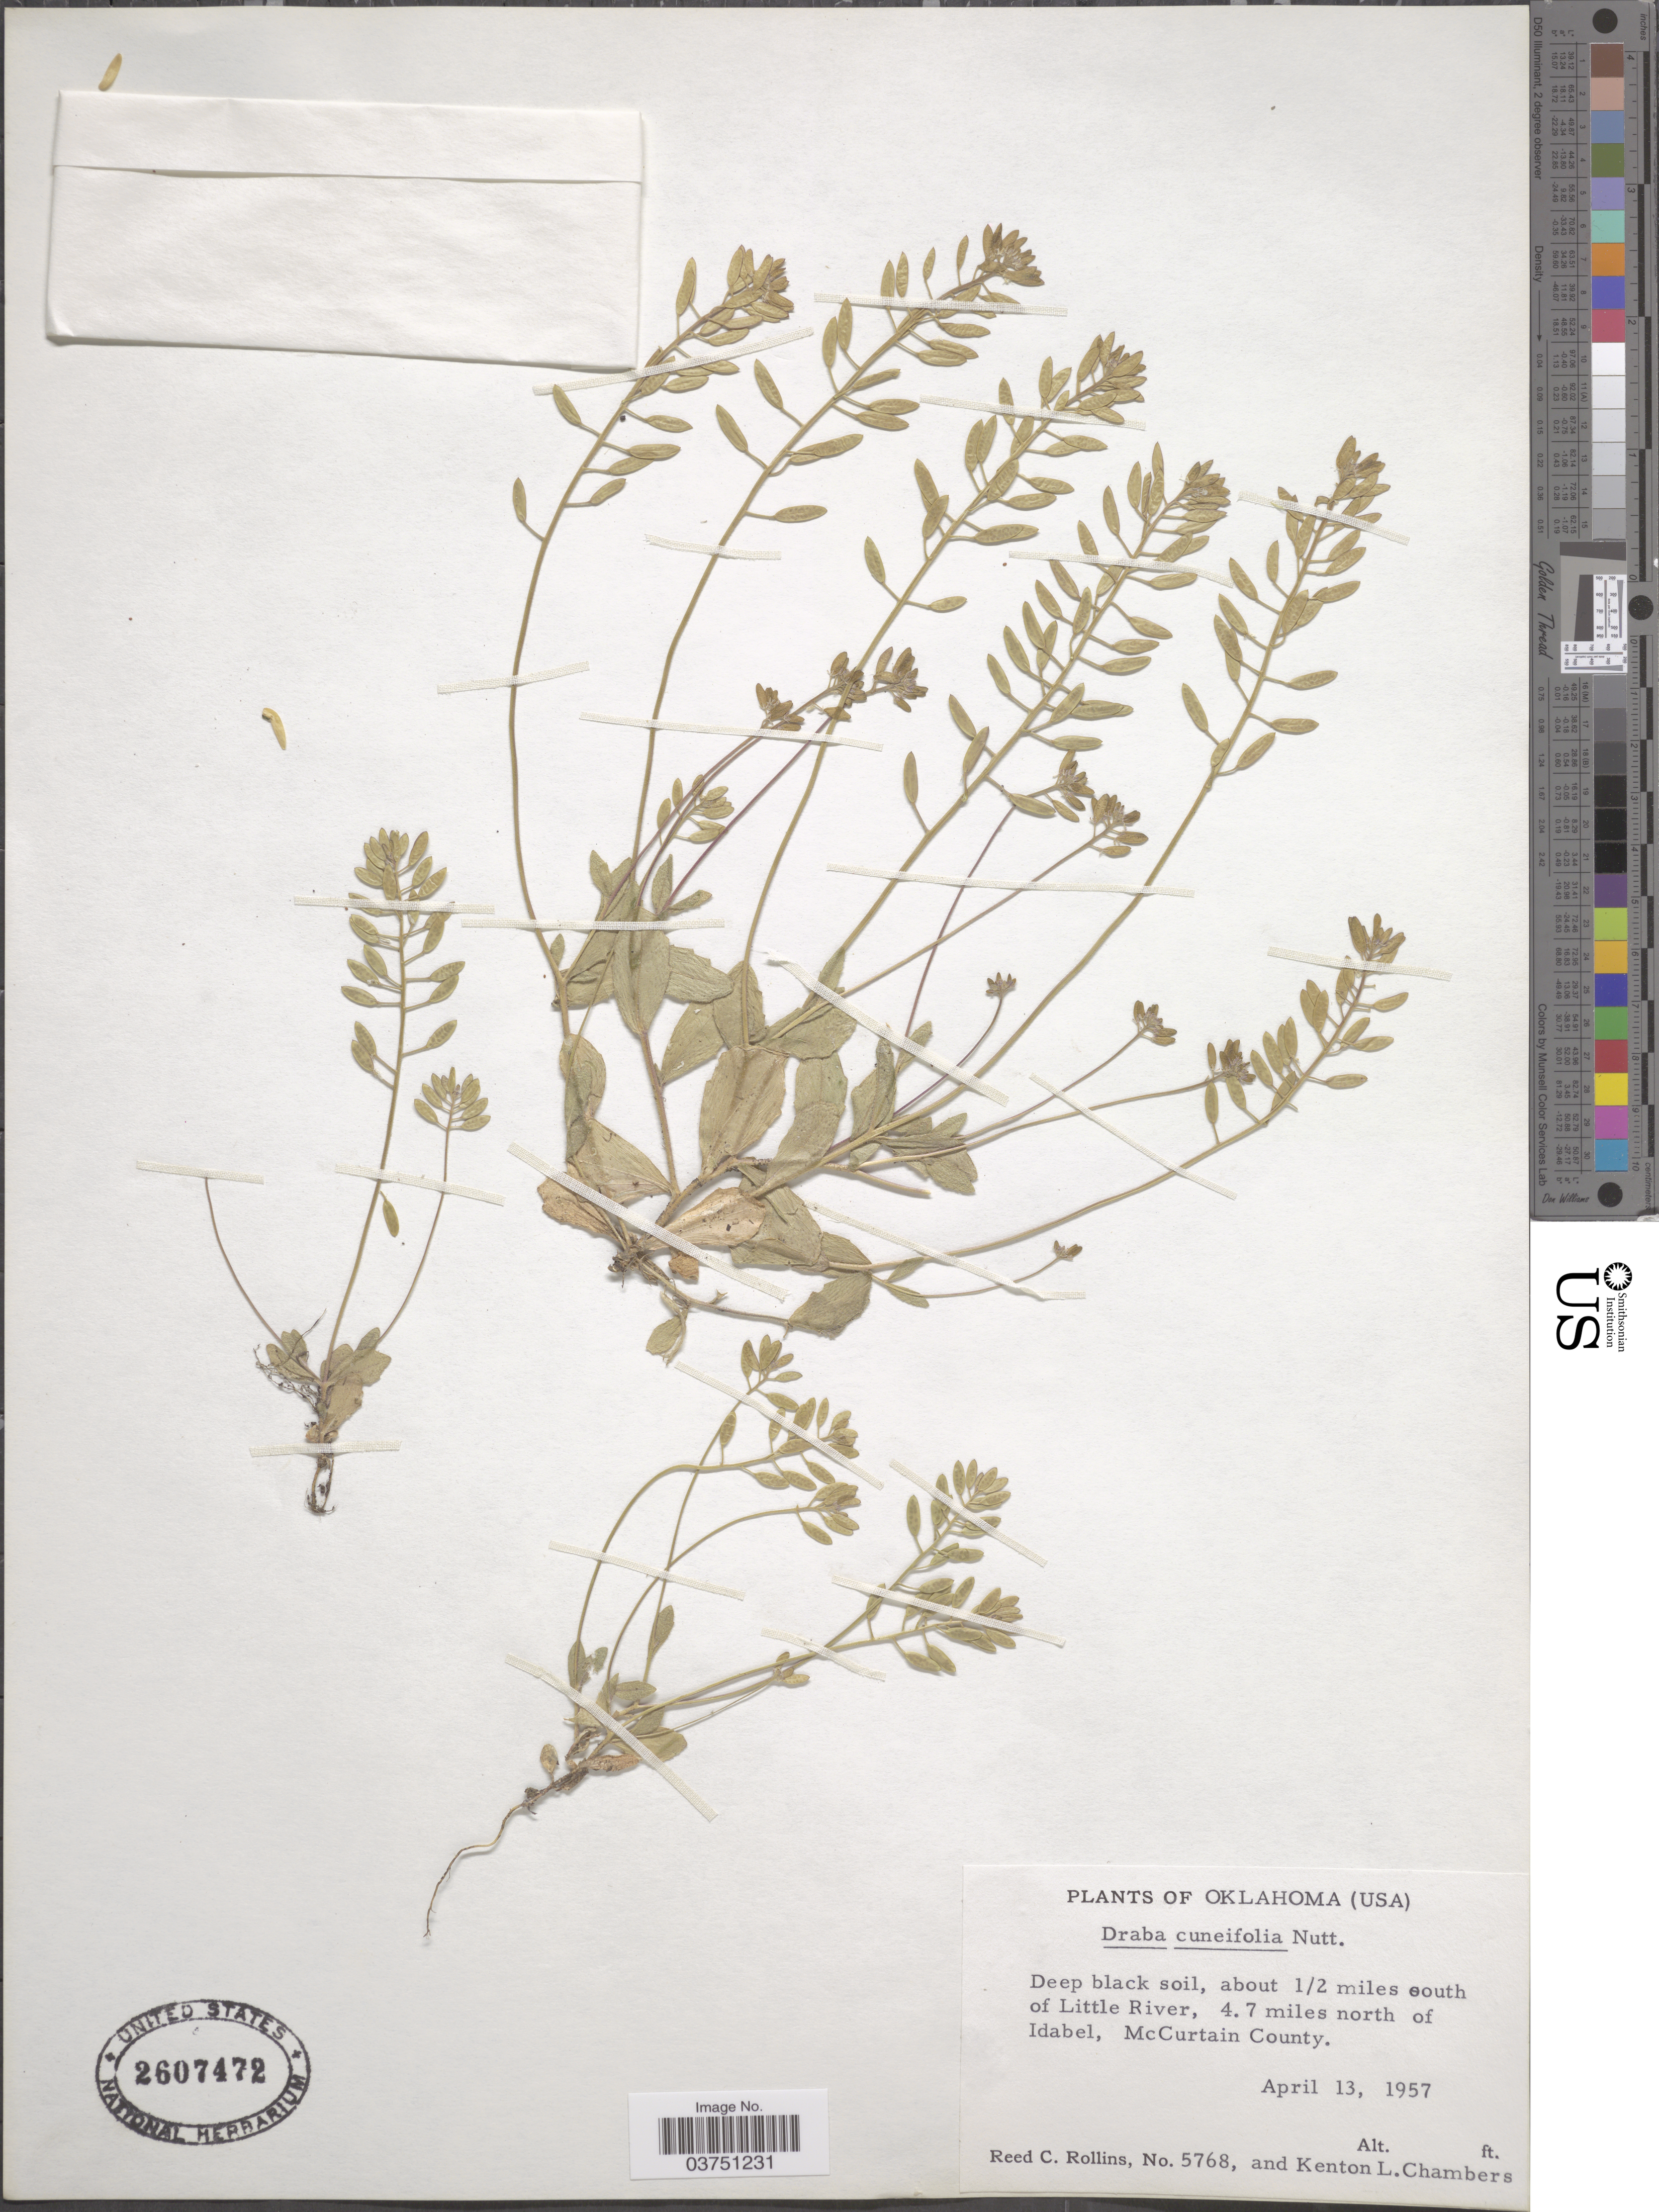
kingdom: Plantae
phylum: Tracheophyta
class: Magnoliopsida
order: Brassicales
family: Brassicaceae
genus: Draba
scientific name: Draba cuneifolia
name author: Nutt.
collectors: R. C. Rollins & K. L. Chambers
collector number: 5768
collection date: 1957-04-13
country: United States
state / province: Oklahoma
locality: About 1/2 miles south of of Little River, 4.7 miles north of Idabel, McCurtain County.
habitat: deep black soil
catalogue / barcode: US 2607472